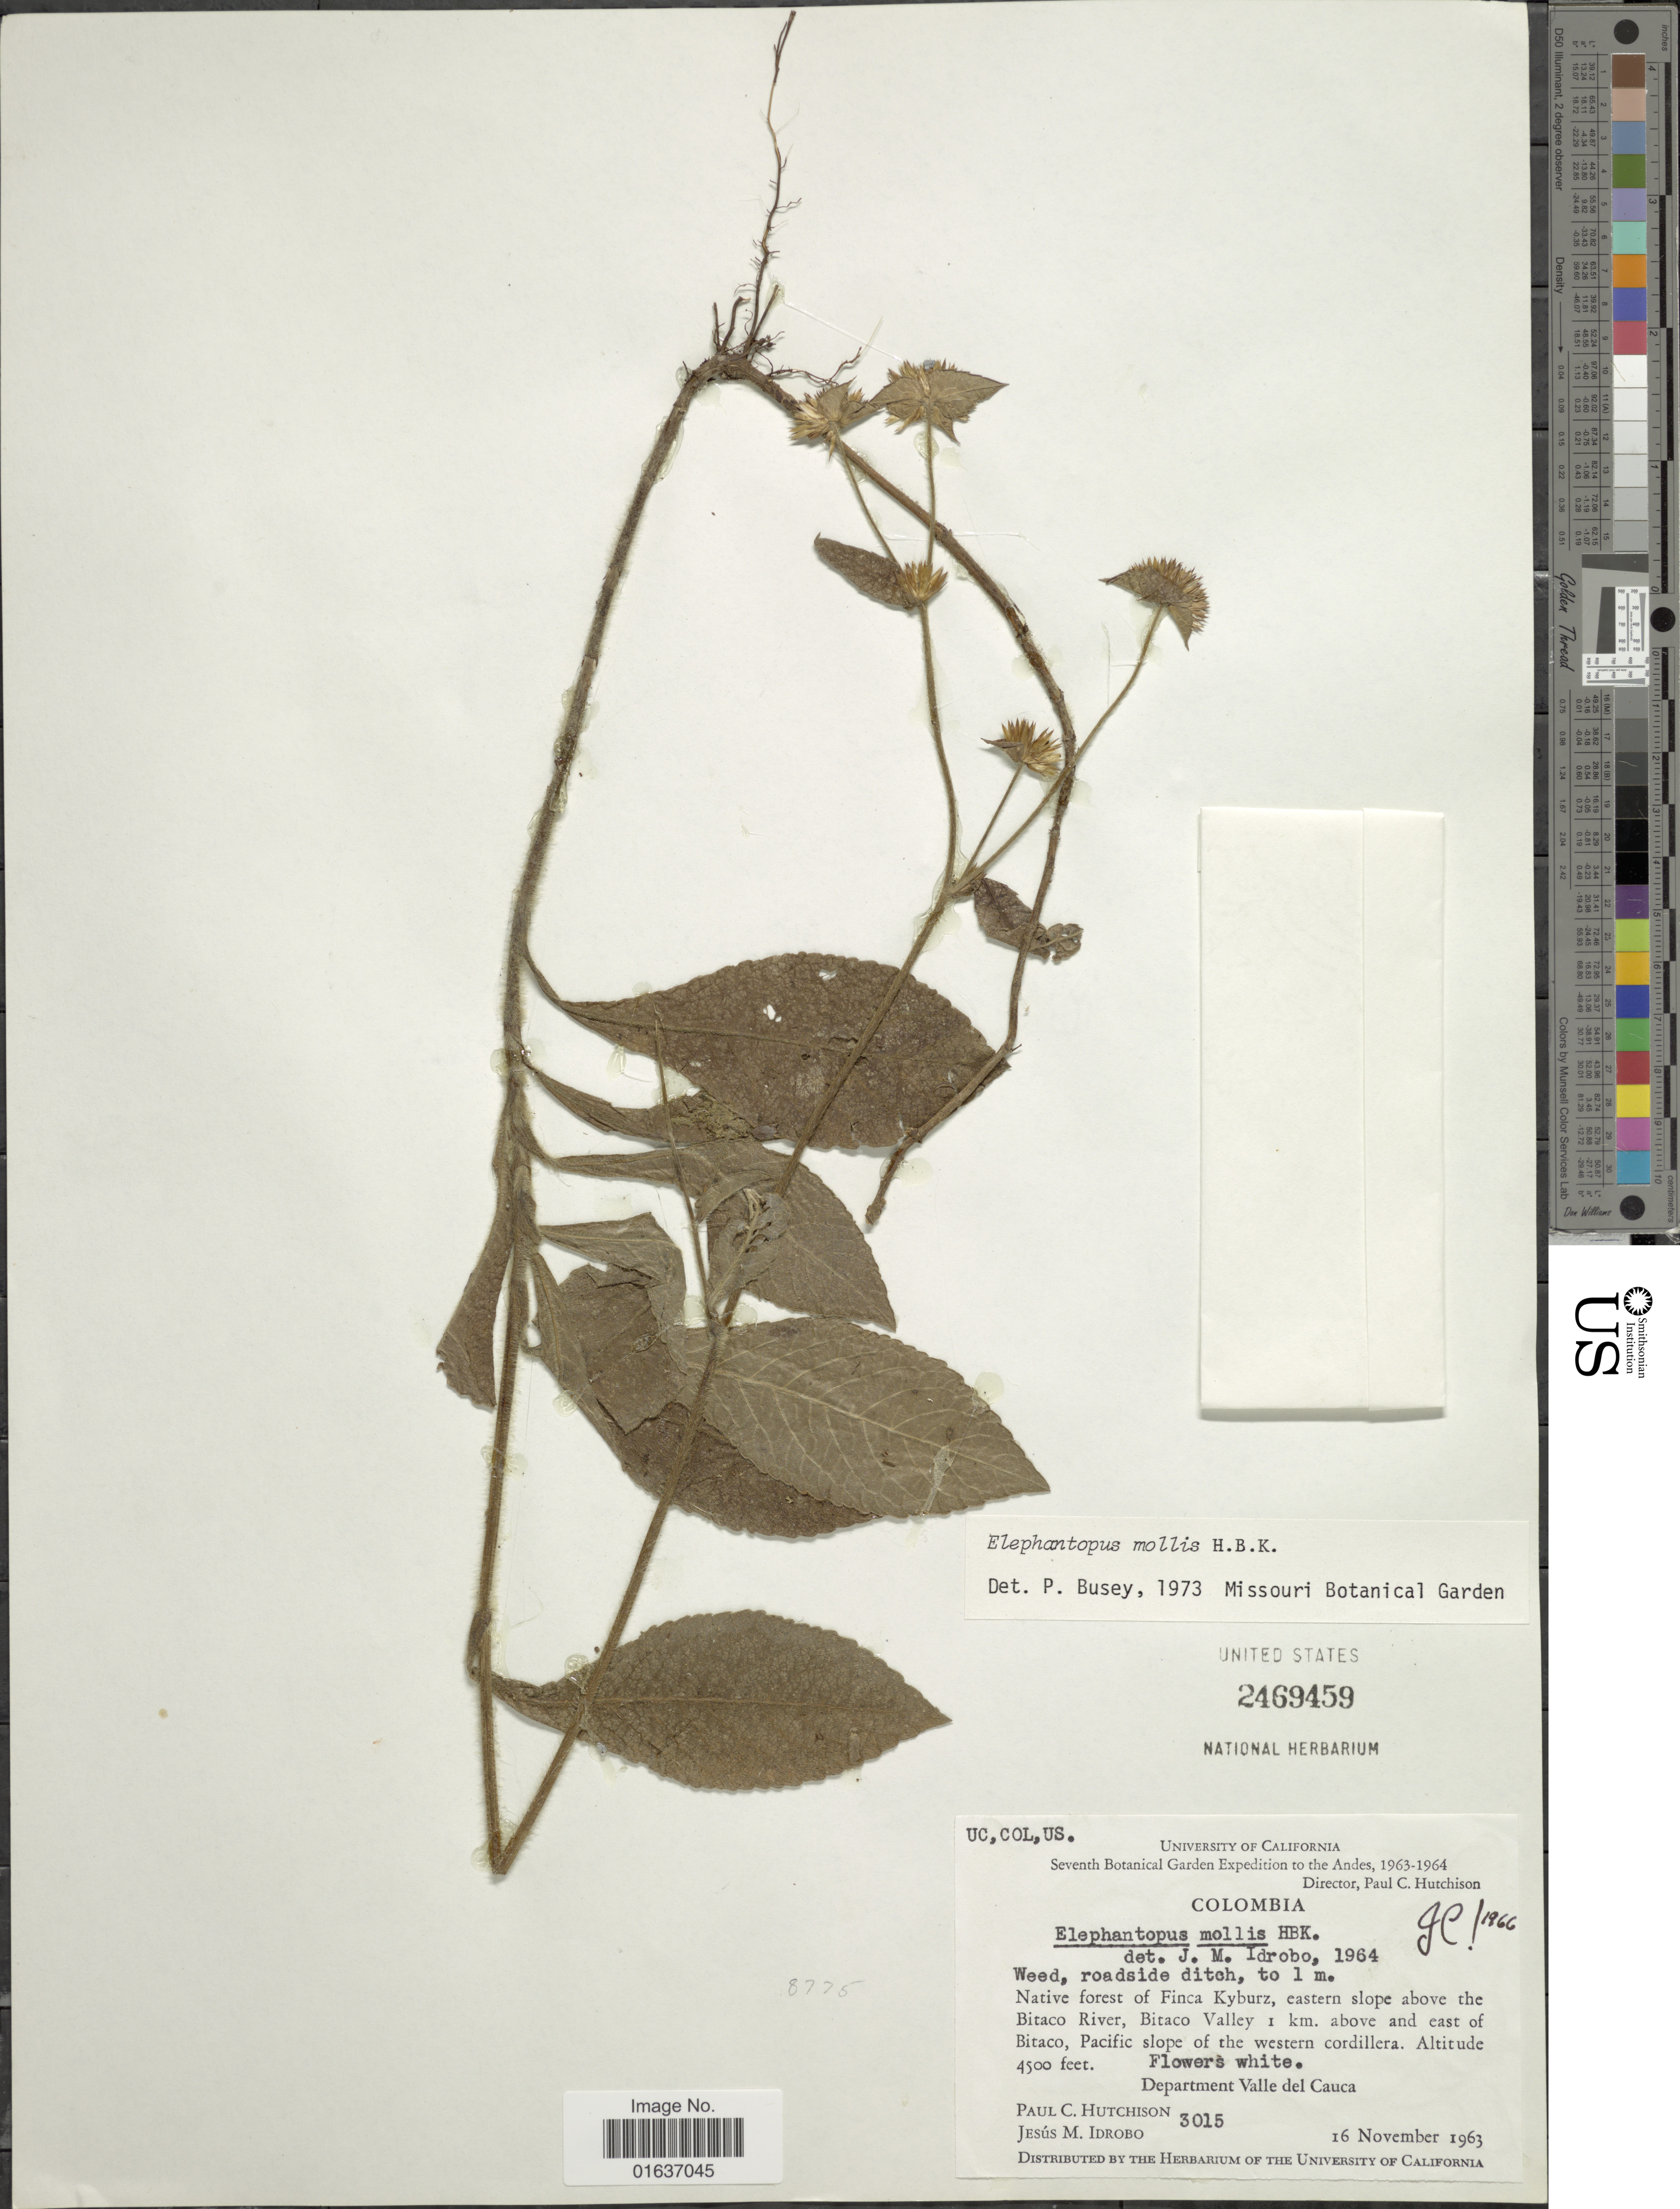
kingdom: Plantae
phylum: Tracheophyta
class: Magnoliopsida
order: Asterales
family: Asteraceae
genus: Elephantopus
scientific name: Elephantopus mollis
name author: Kunth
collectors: P. C. Hutchison & J. M. Idrobo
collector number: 3015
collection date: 1963-11-16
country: Colombia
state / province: Valle del Cauca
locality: Native forest of Finca Kyburz, eastern slope aboe the Bitaco River, Bitaco valley 1 km. above and east of Bitaco, Pacifico slope of the western cordillera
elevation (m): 1372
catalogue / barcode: US 22469459